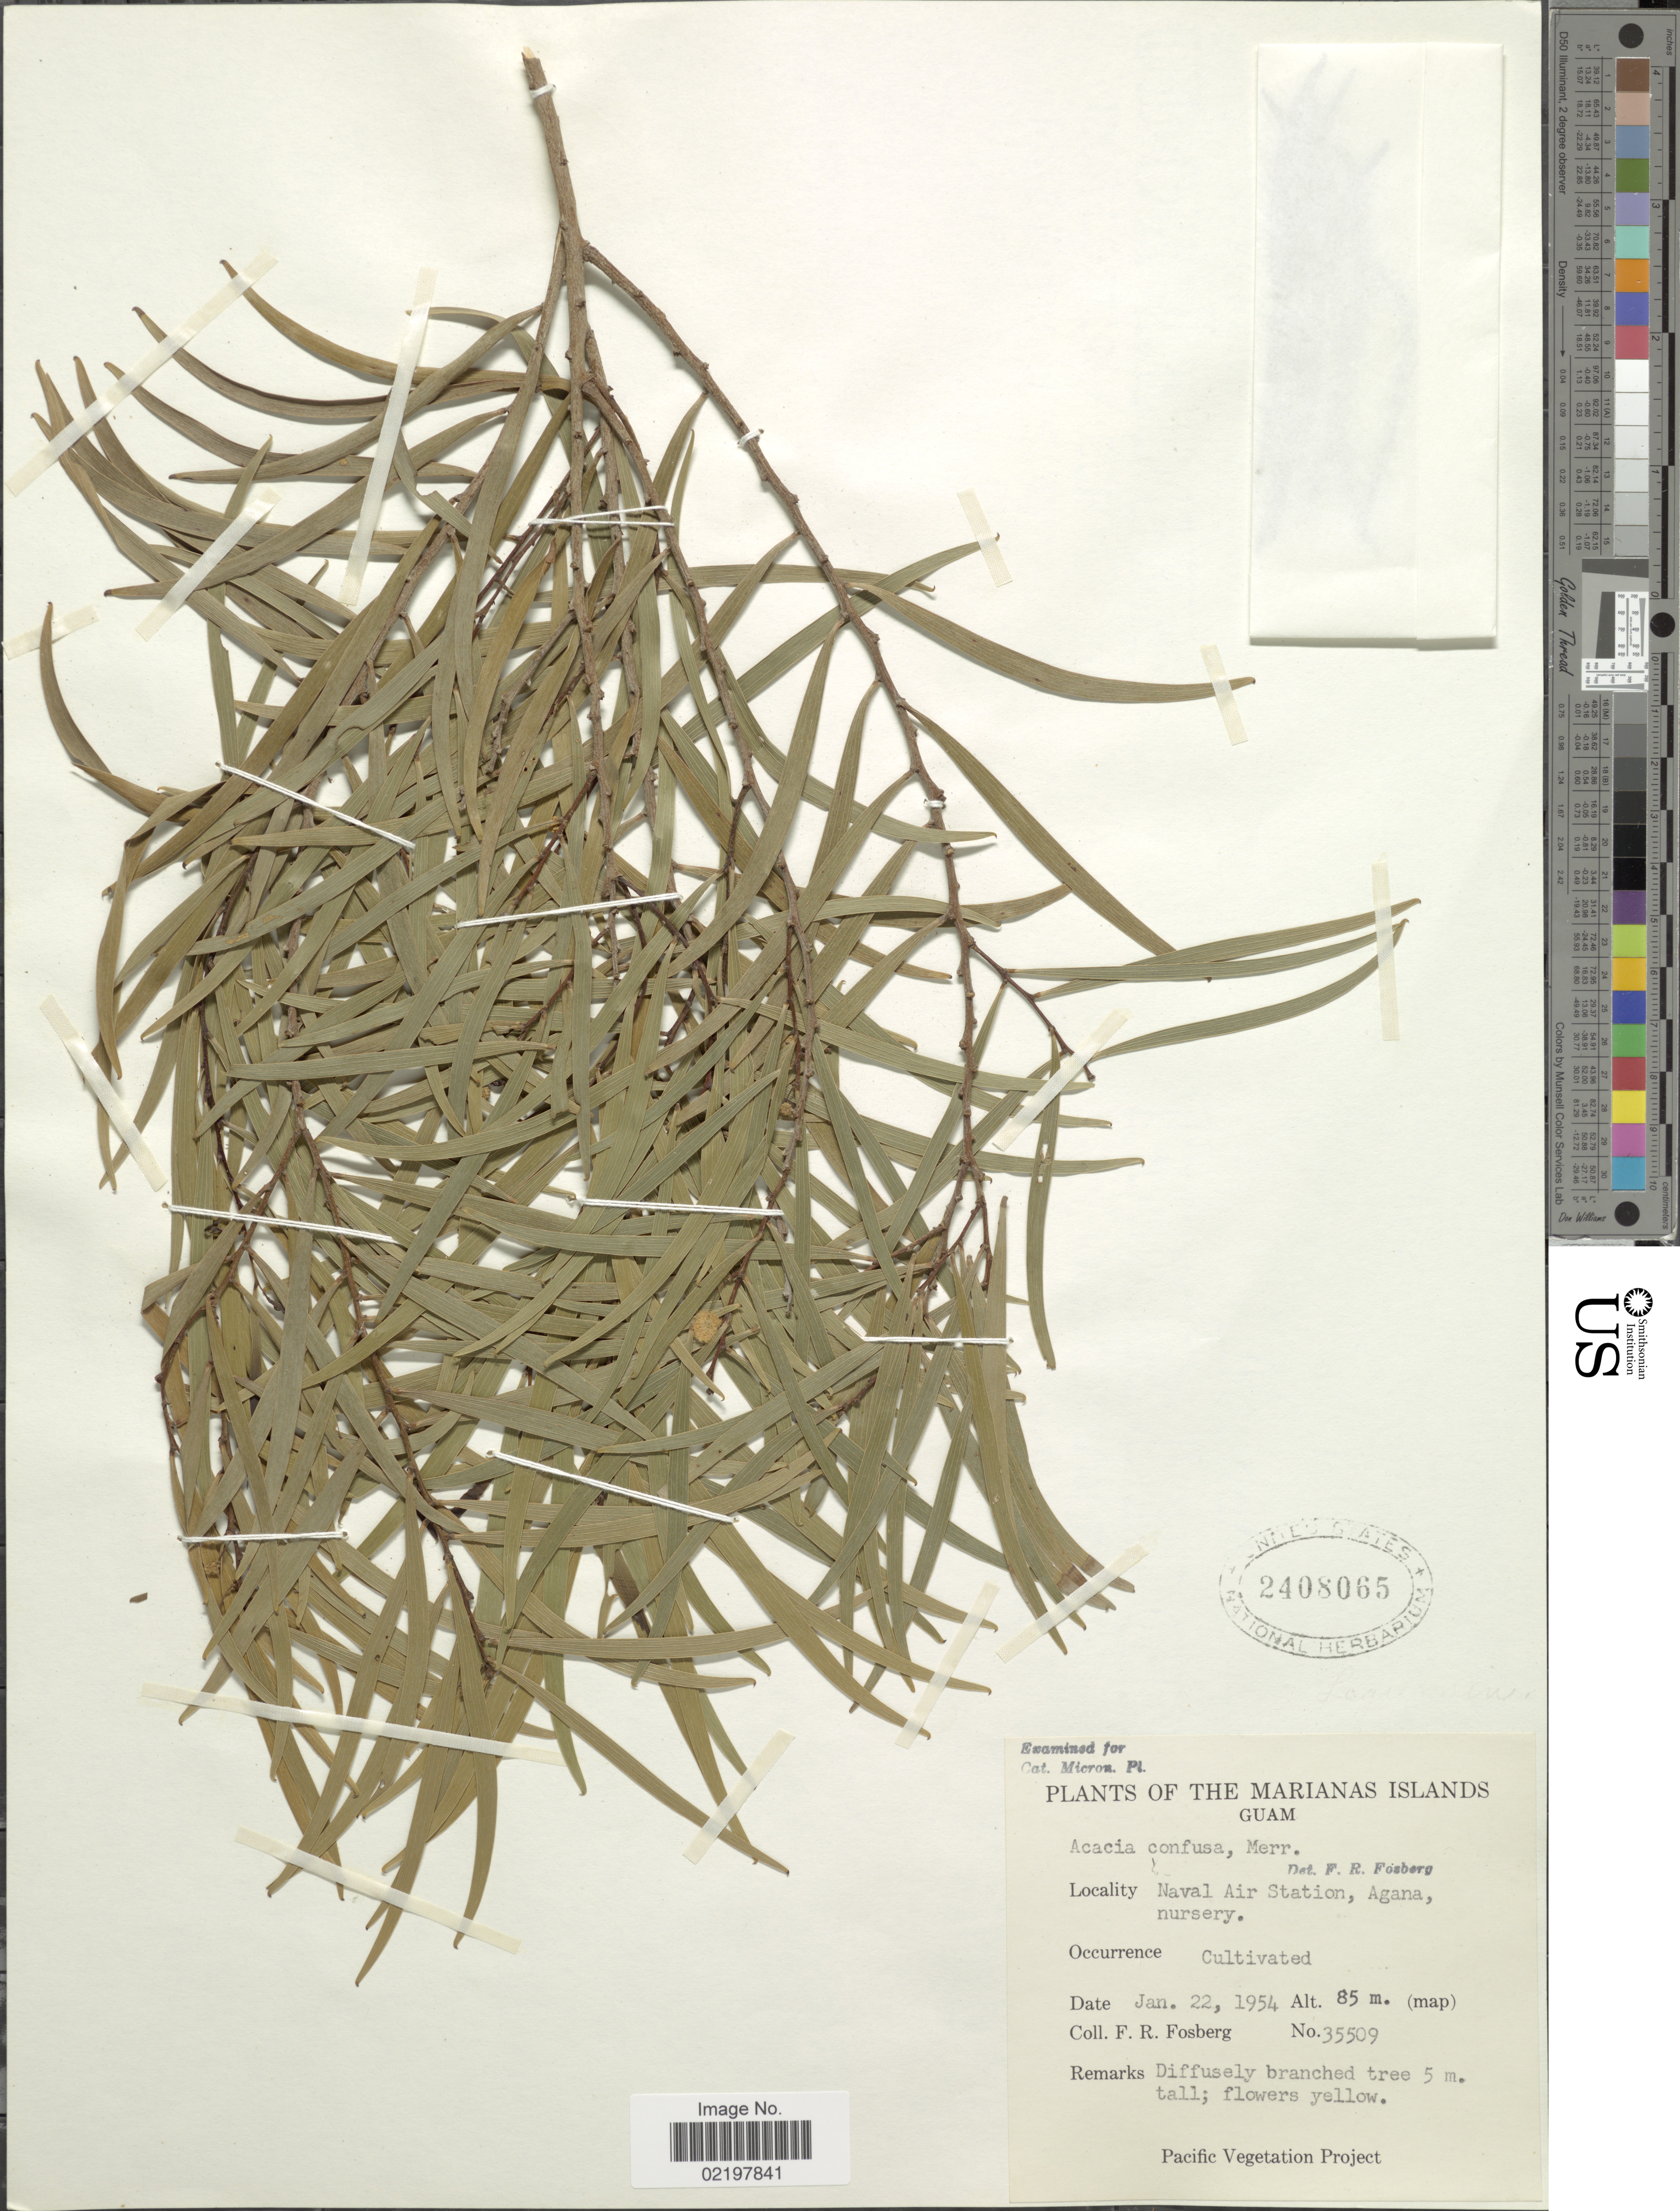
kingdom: Plantae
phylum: Tracheophyta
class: Magnoliopsida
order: Fabales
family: Fabaceae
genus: Acacia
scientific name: Acacia confusa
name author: Merr.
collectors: F. R. Fosberg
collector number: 35509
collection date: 1954-01-22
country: Guam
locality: The Marianas Islands, Guam, Naval Air Station, Agana, nursery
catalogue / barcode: US 2408065